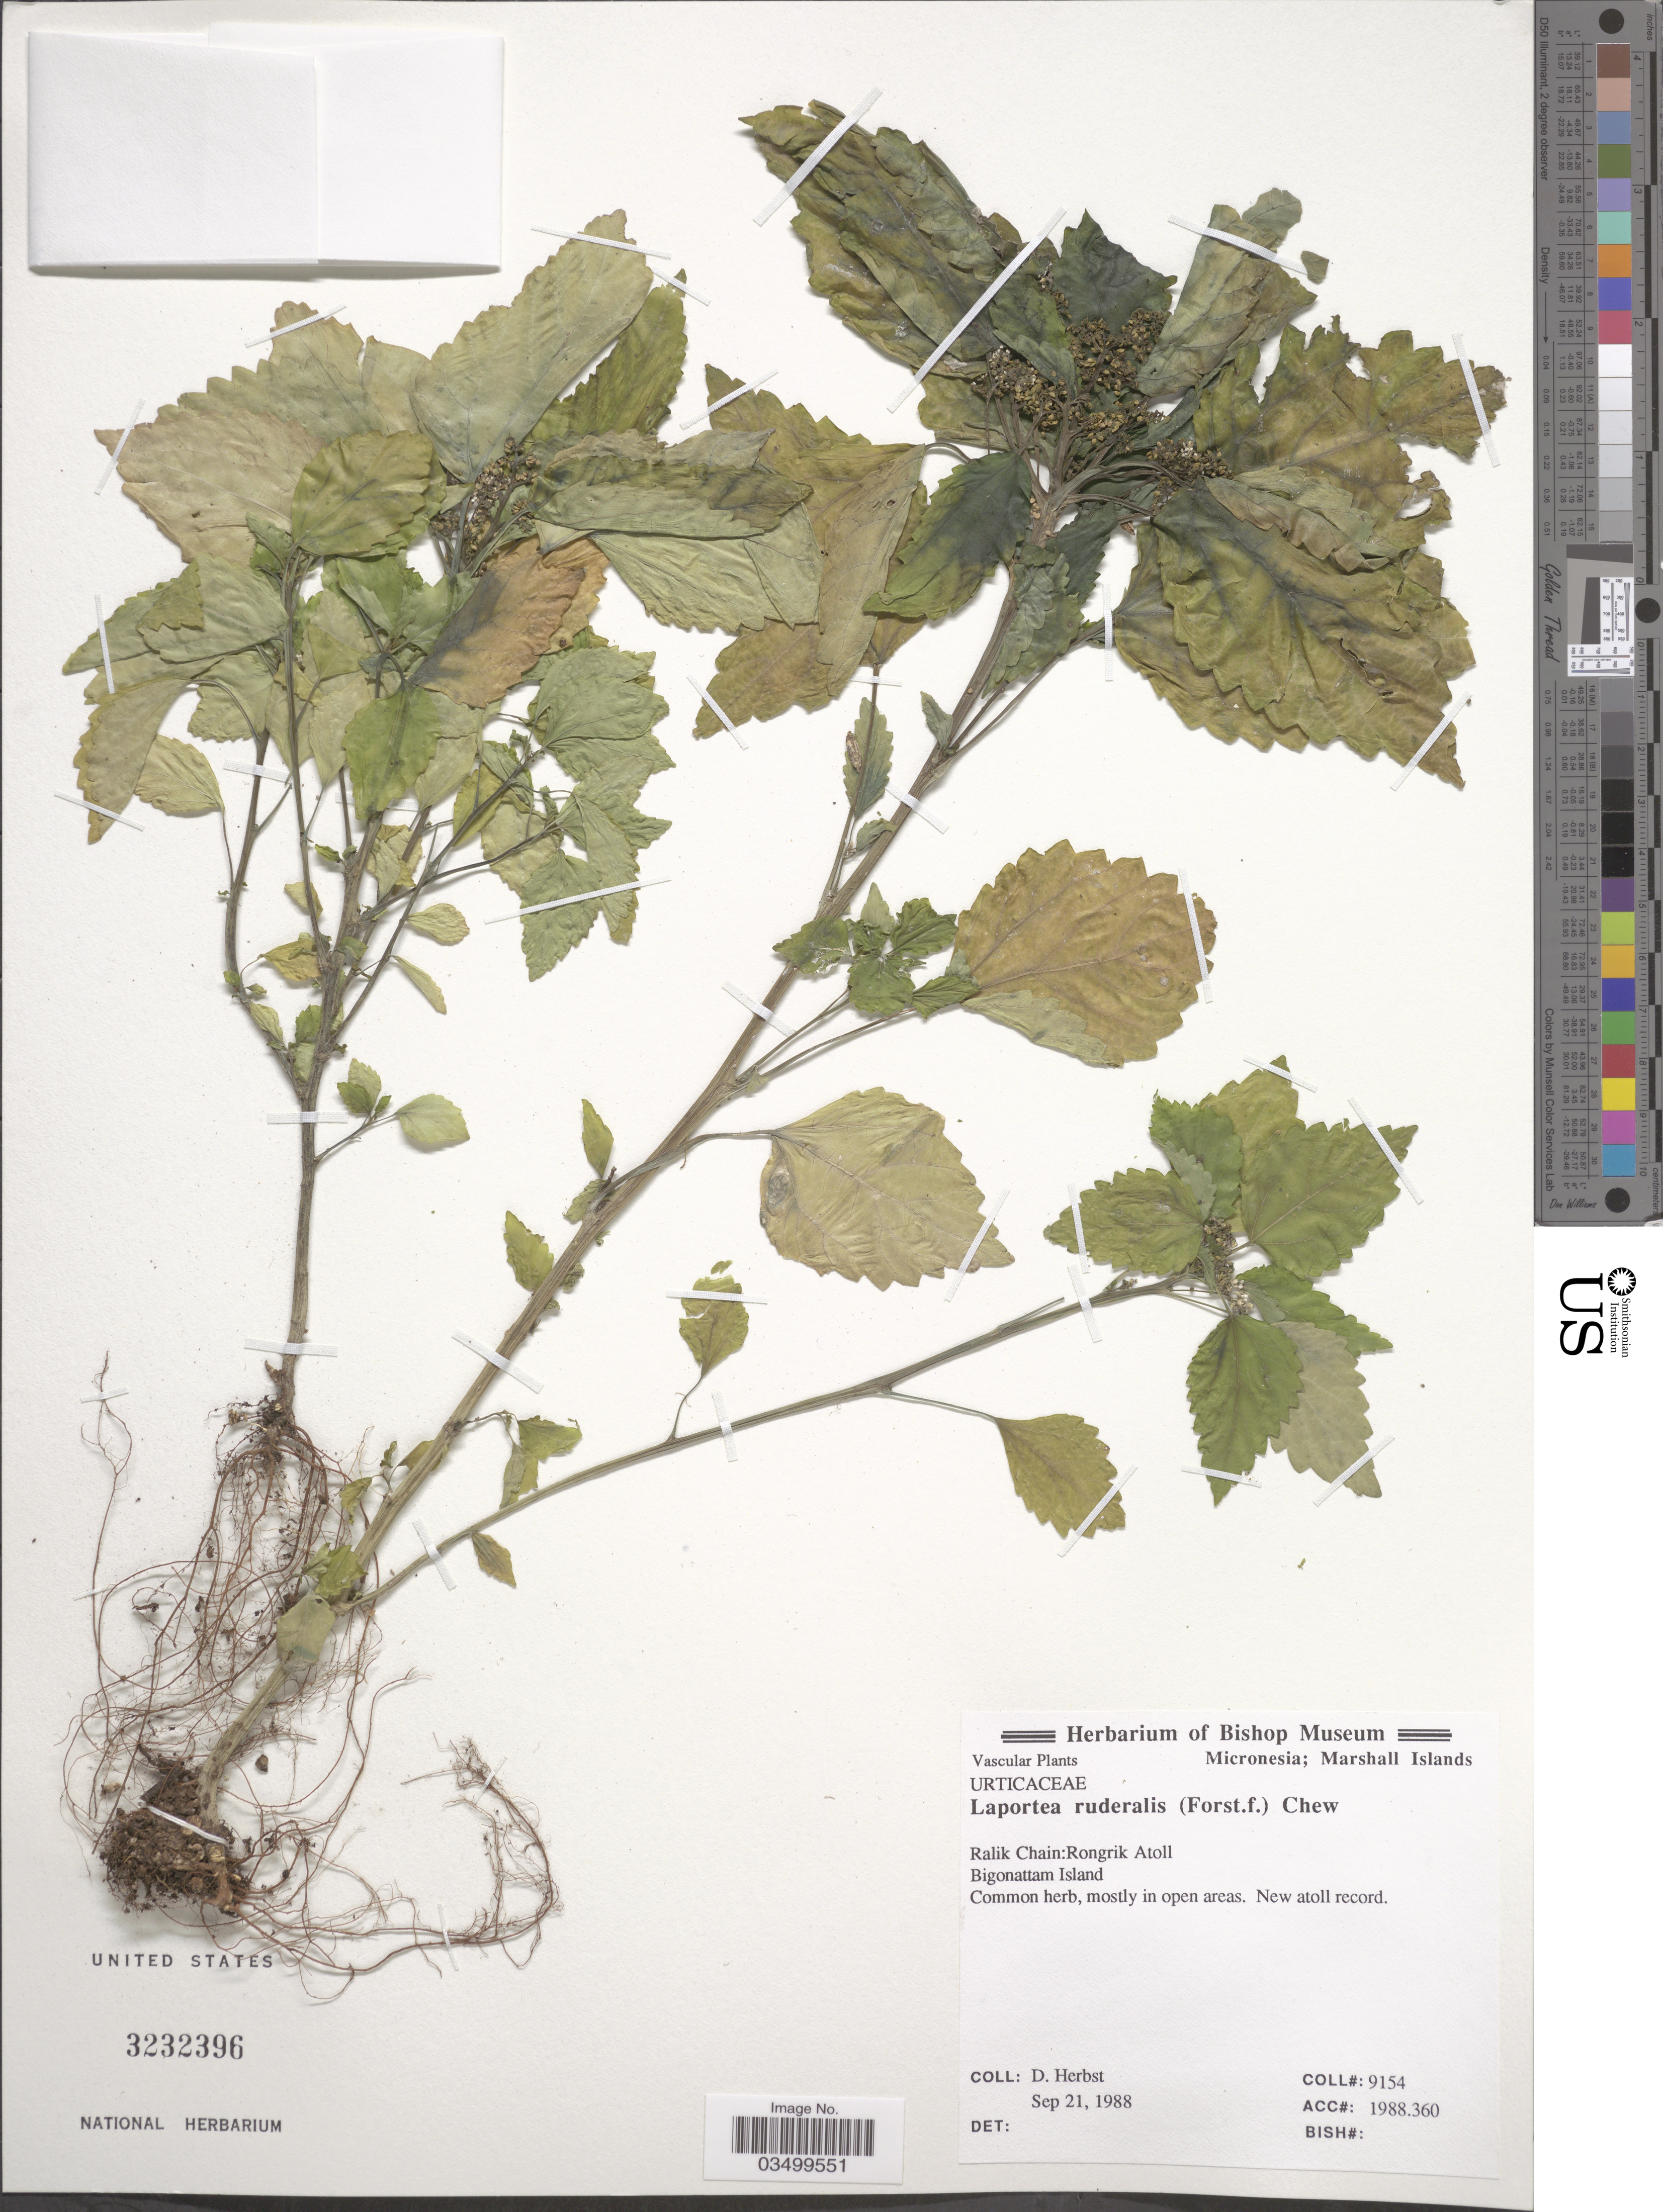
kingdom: Plantae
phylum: Tracheophyta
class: Magnoliopsida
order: Rosales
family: Urticaceae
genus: Laportea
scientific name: Laportea ruderalis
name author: (G. Forst.) Chew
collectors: D. Herbst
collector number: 9154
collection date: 1988-09-21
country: Marshall Islands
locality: Micronesia. Ralik Chain: Rongrik Atoll. Bigonattam Island.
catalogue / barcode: US 3232396